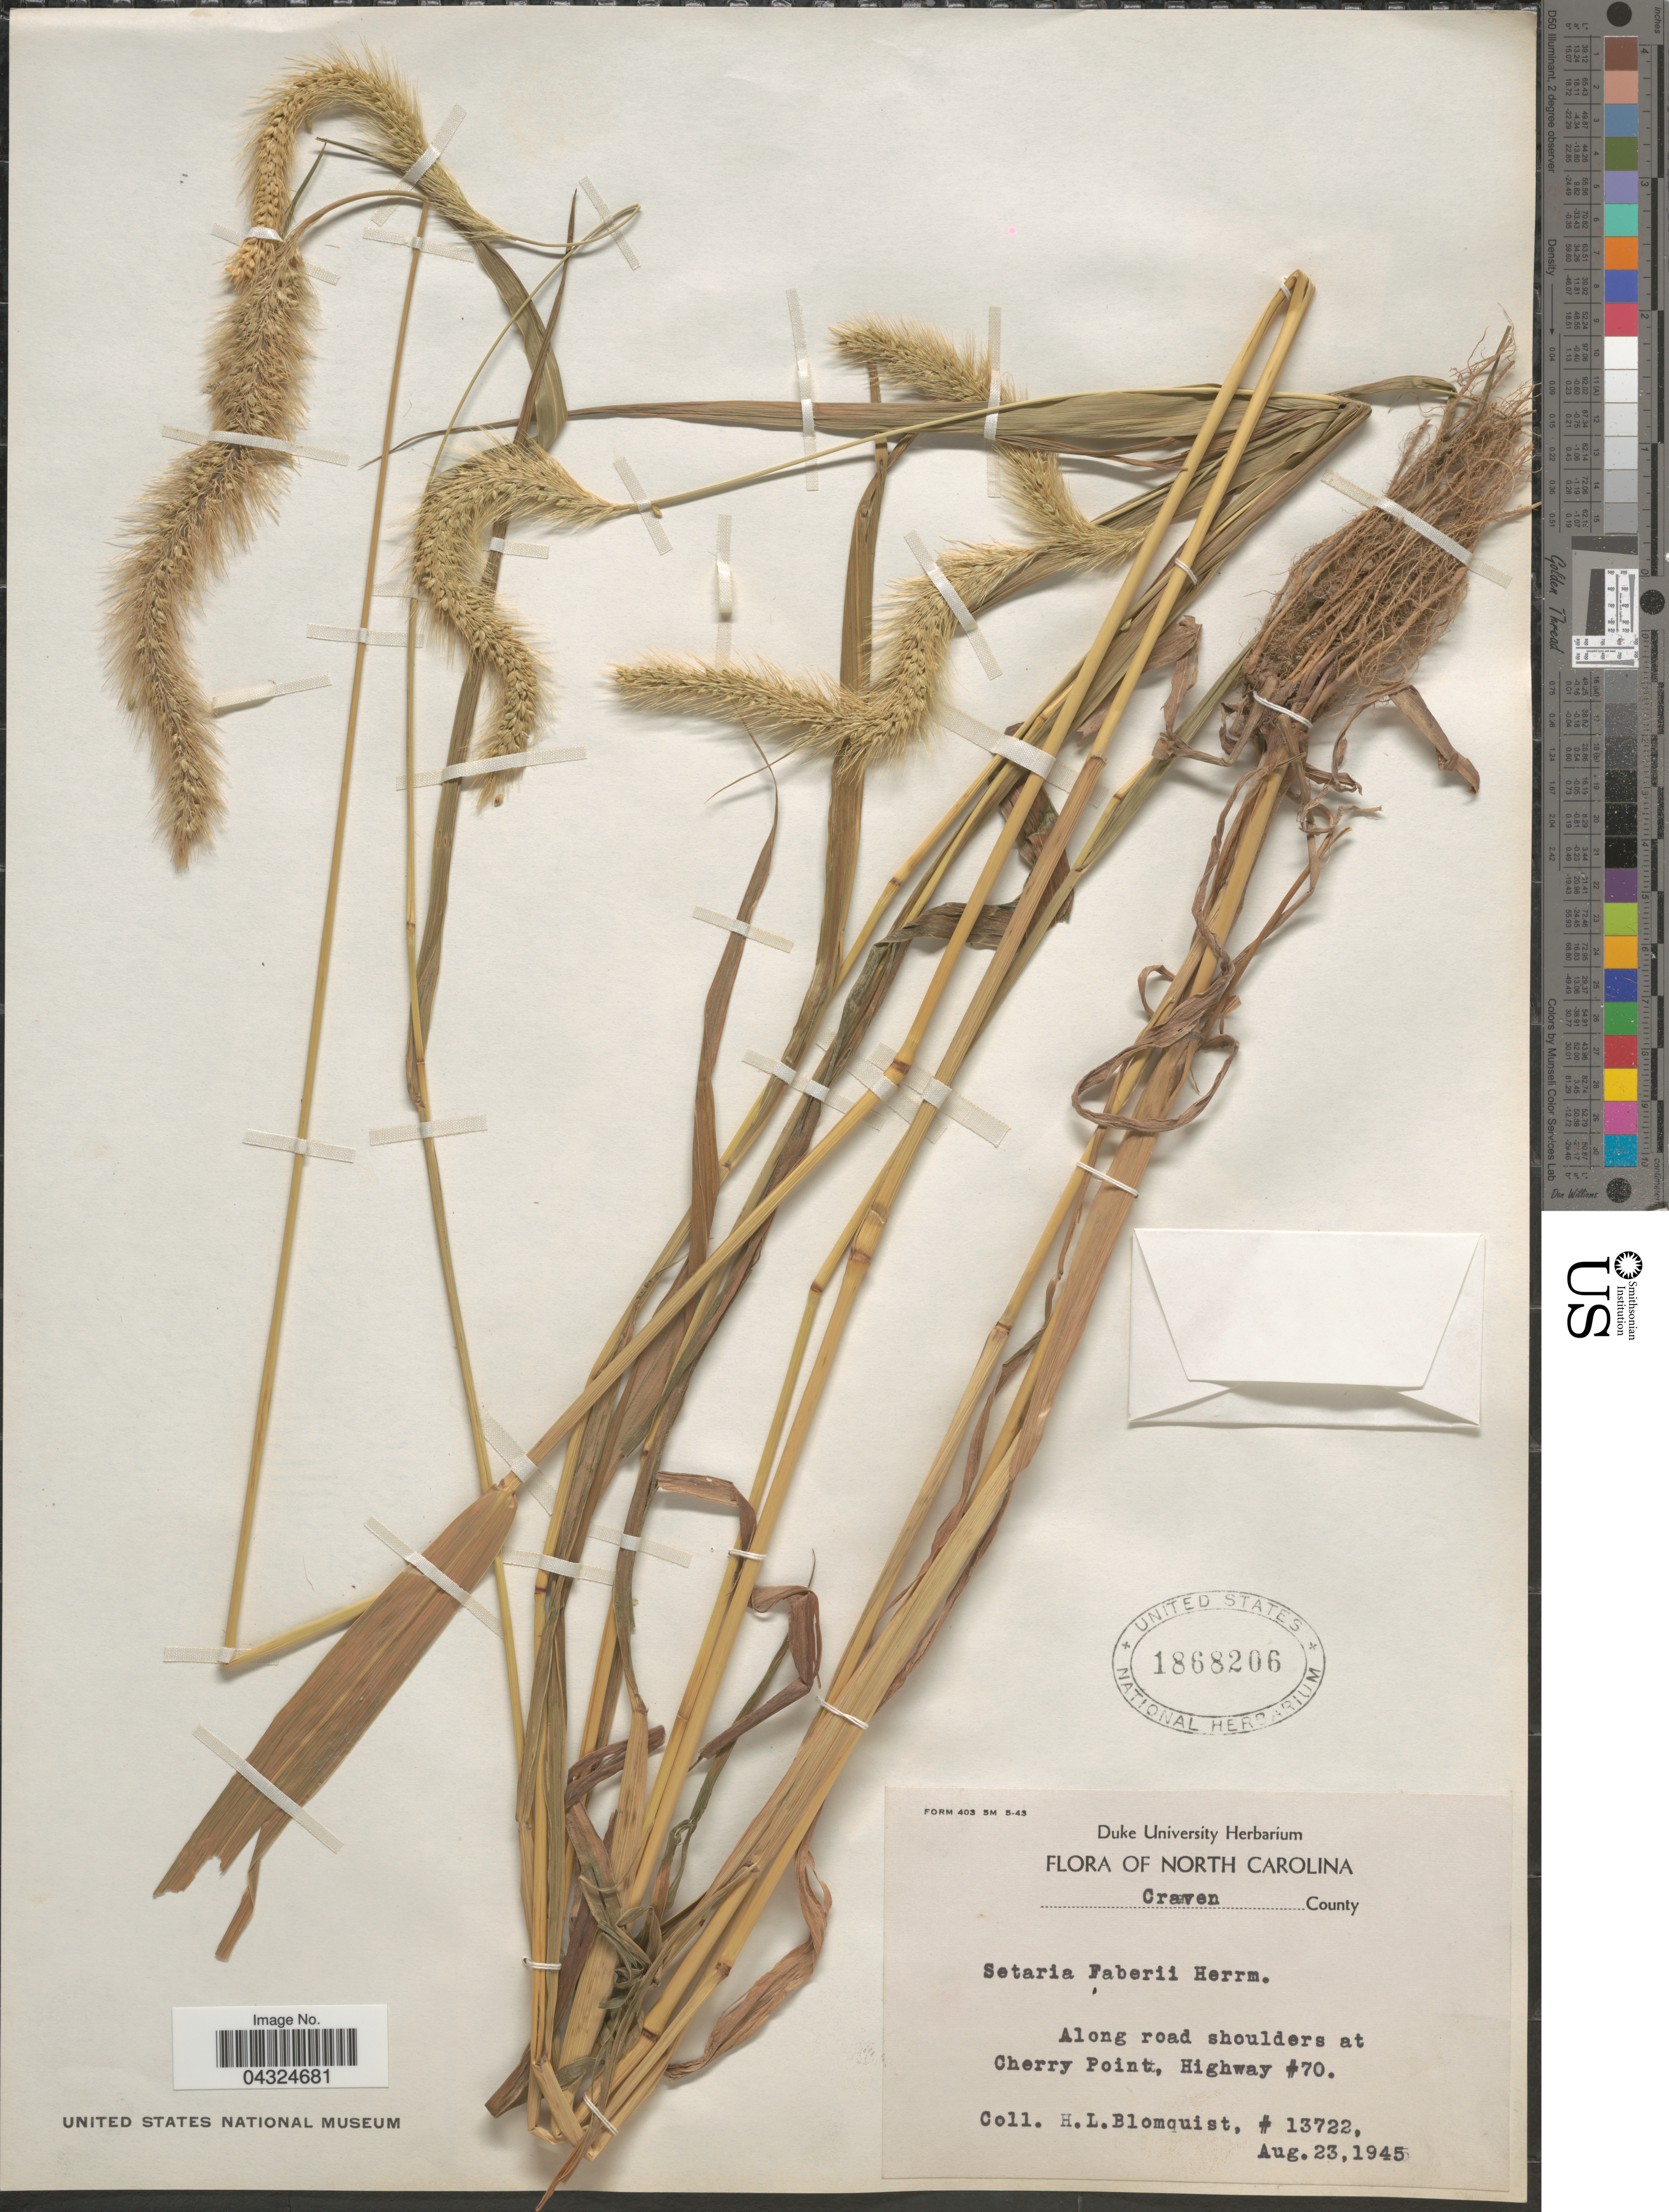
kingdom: Plantae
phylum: Tracheophyta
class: Liliopsida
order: Poales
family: Poaceae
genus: Setaria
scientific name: Setaria faberi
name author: R.A.W. Herrm.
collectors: H. Blomquist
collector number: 13722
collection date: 1945-08-23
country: United States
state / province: North Carolina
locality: Craven County. Along road shoulders at Cherry Point, Highway #70.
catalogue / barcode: US 1868206